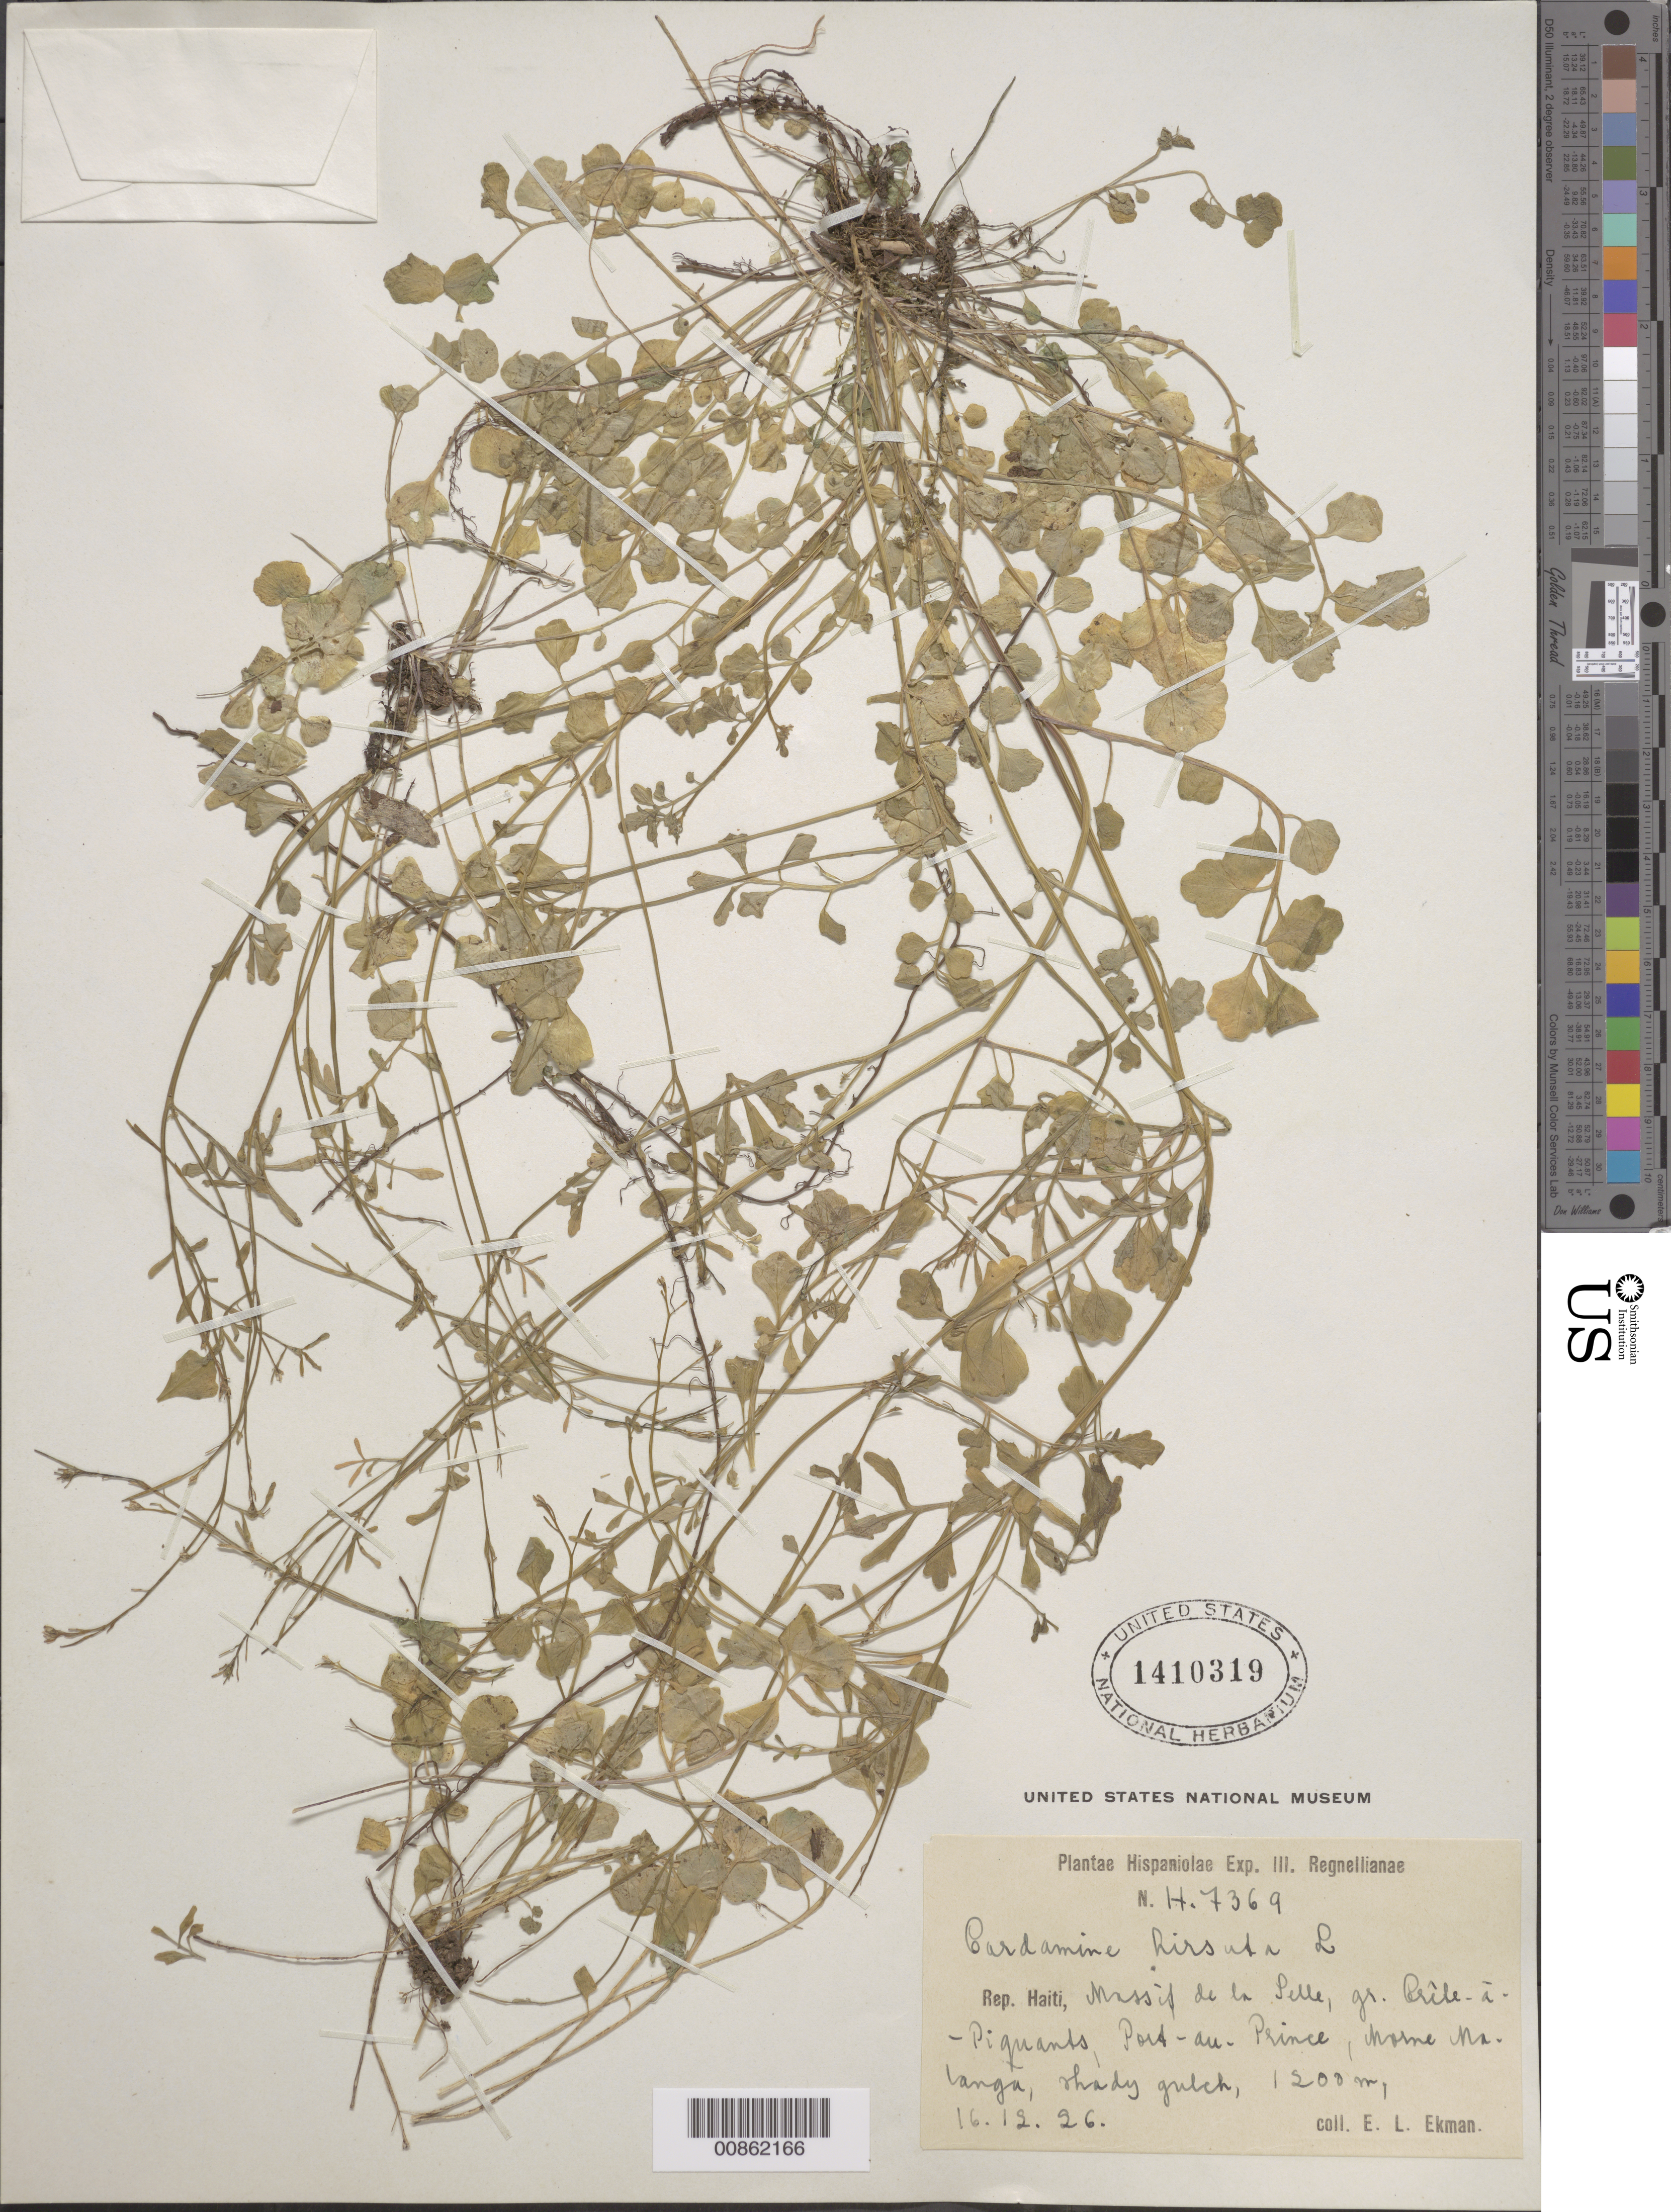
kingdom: Plantae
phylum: Tracheophyta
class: Magnoliopsida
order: Brassicales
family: Brassicaceae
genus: Cardamine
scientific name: Cardamine hirsuta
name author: L.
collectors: E. L. Ekman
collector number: H 7369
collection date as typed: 16 Dec 1926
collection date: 1926-12-16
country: Haiti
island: Hispaniola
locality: Massif de la Selle, gr. Crête-a-Piquants, Port-au-Prince, Morne Malanga.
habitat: Shady gulch.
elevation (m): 1200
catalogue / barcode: US 1410319